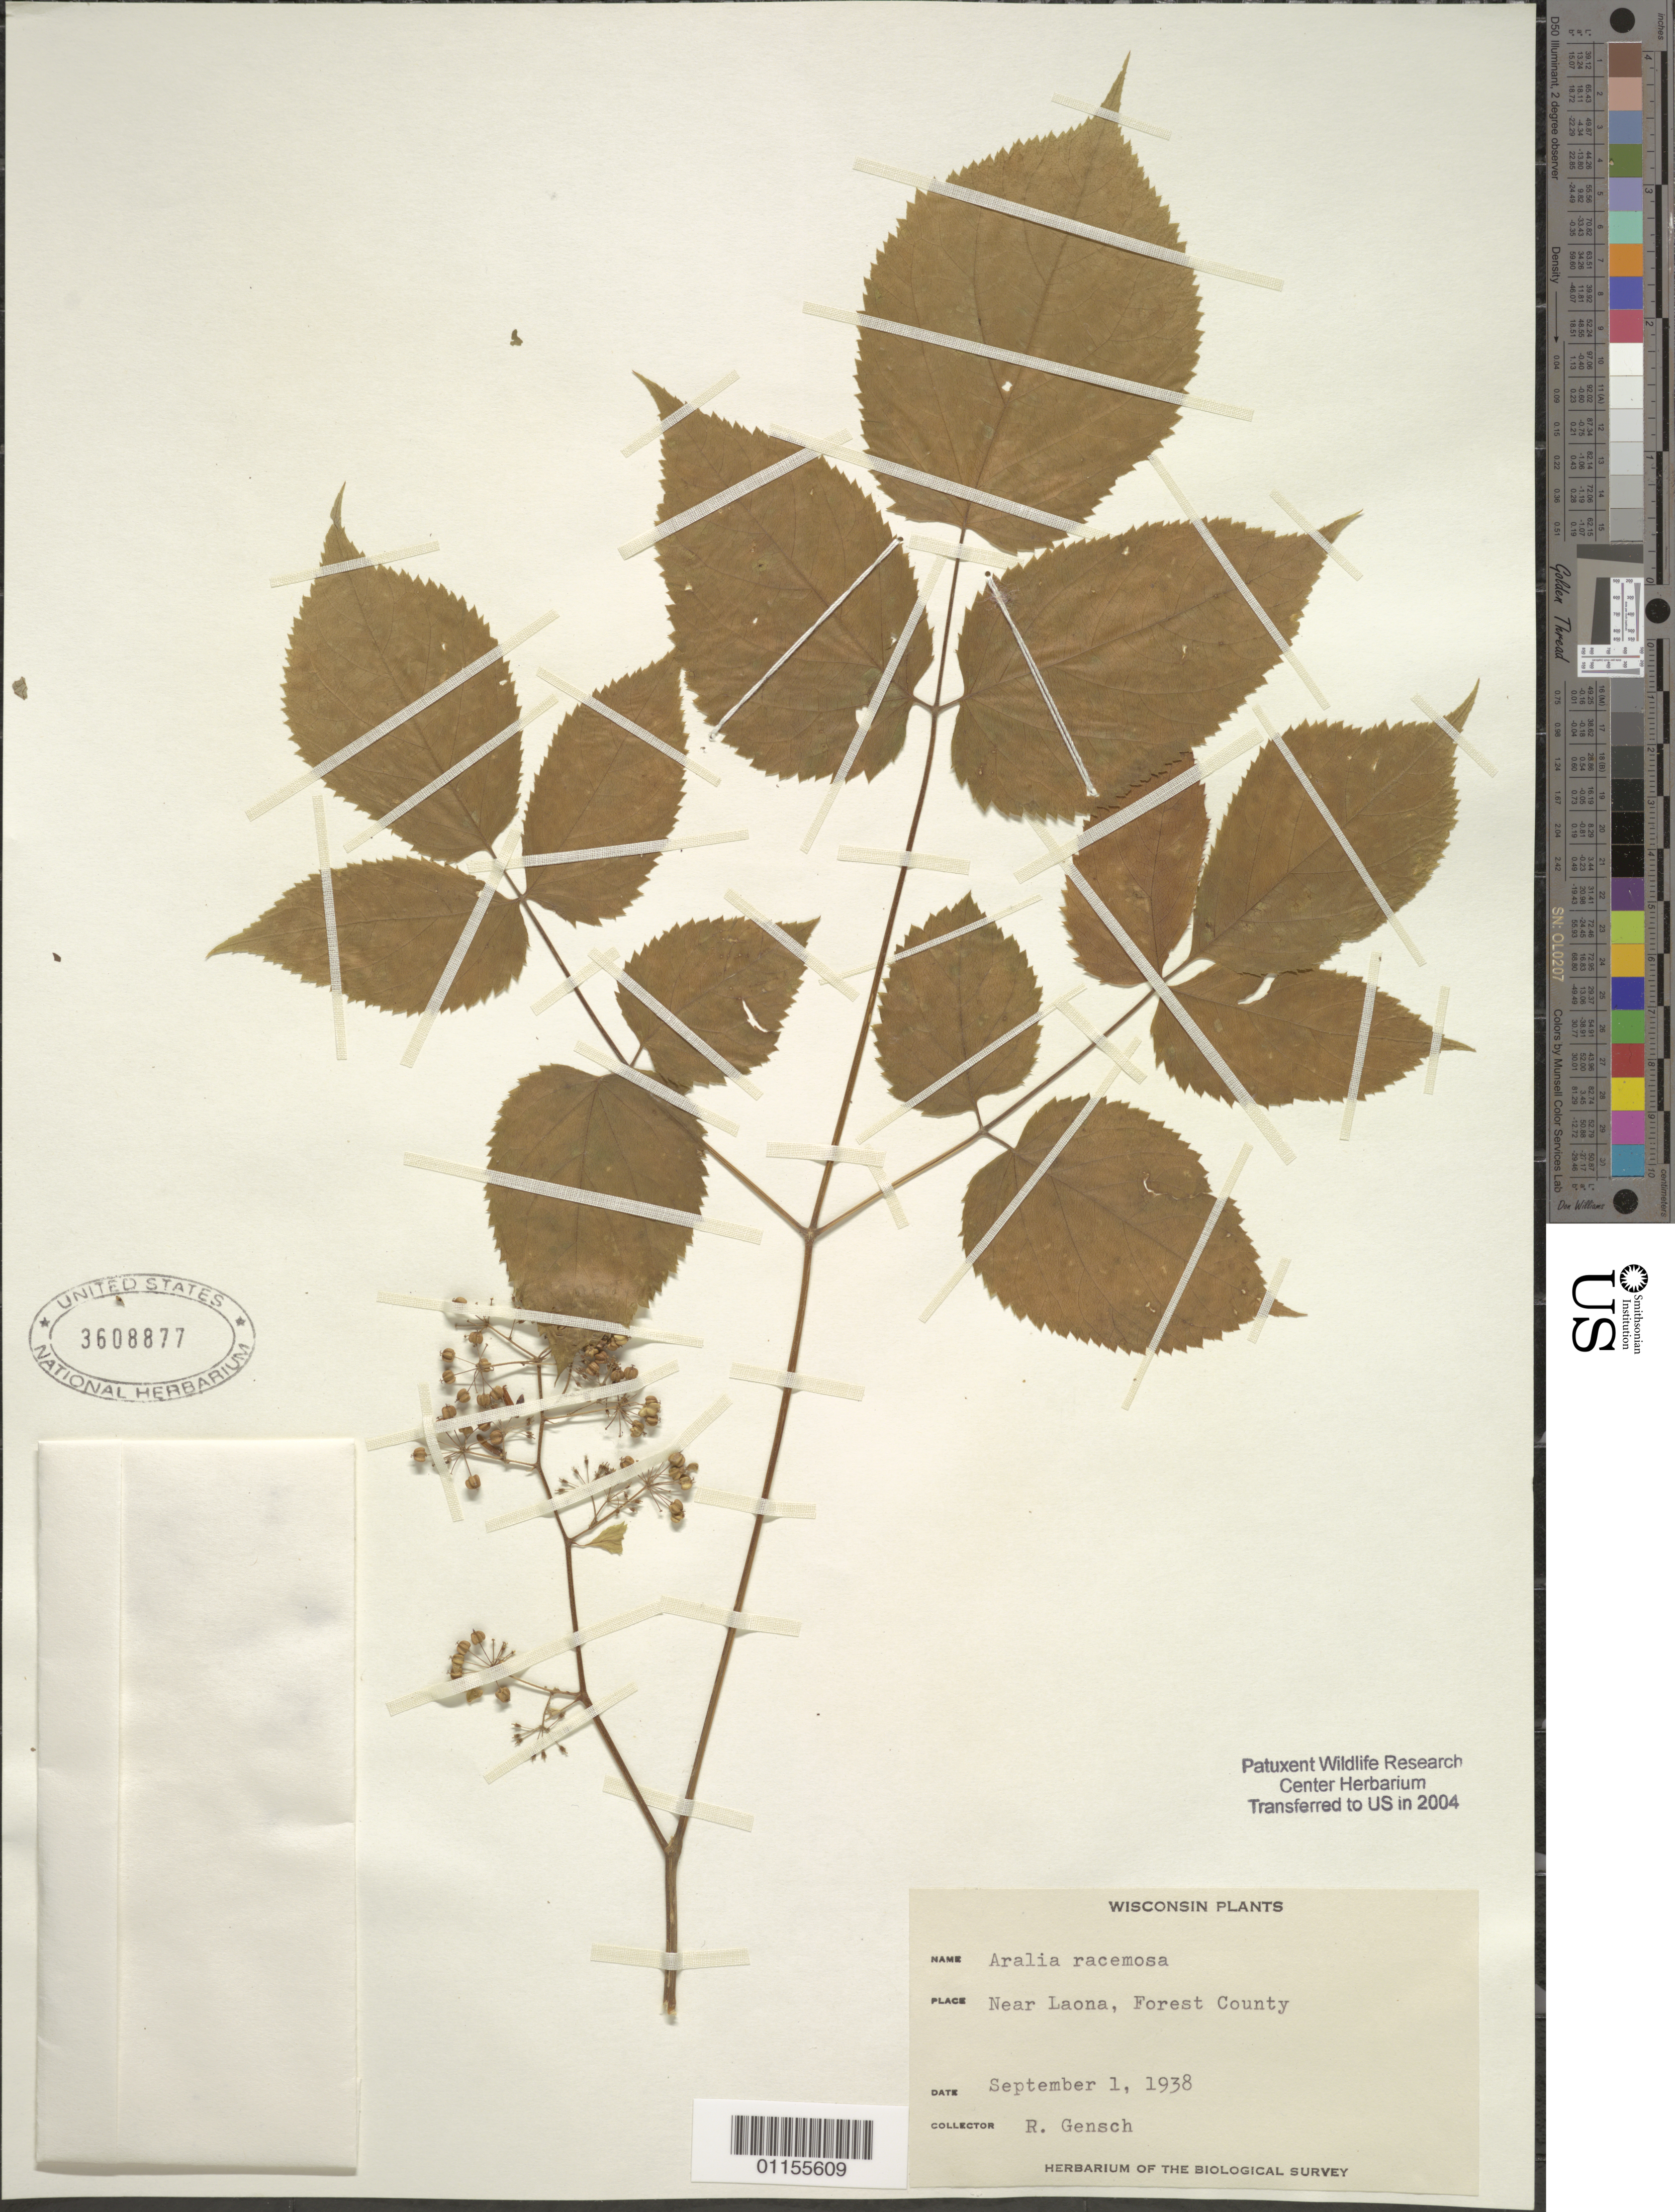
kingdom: Plantae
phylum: Tracheophyta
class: Magnoliopsida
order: Apiales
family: Araliaceae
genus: Aralia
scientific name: Aralia racemosa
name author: L.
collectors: R. Gensch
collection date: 1938-09-01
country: United States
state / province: Wisconsin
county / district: Forest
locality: Near Laona.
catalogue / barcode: US 3608877